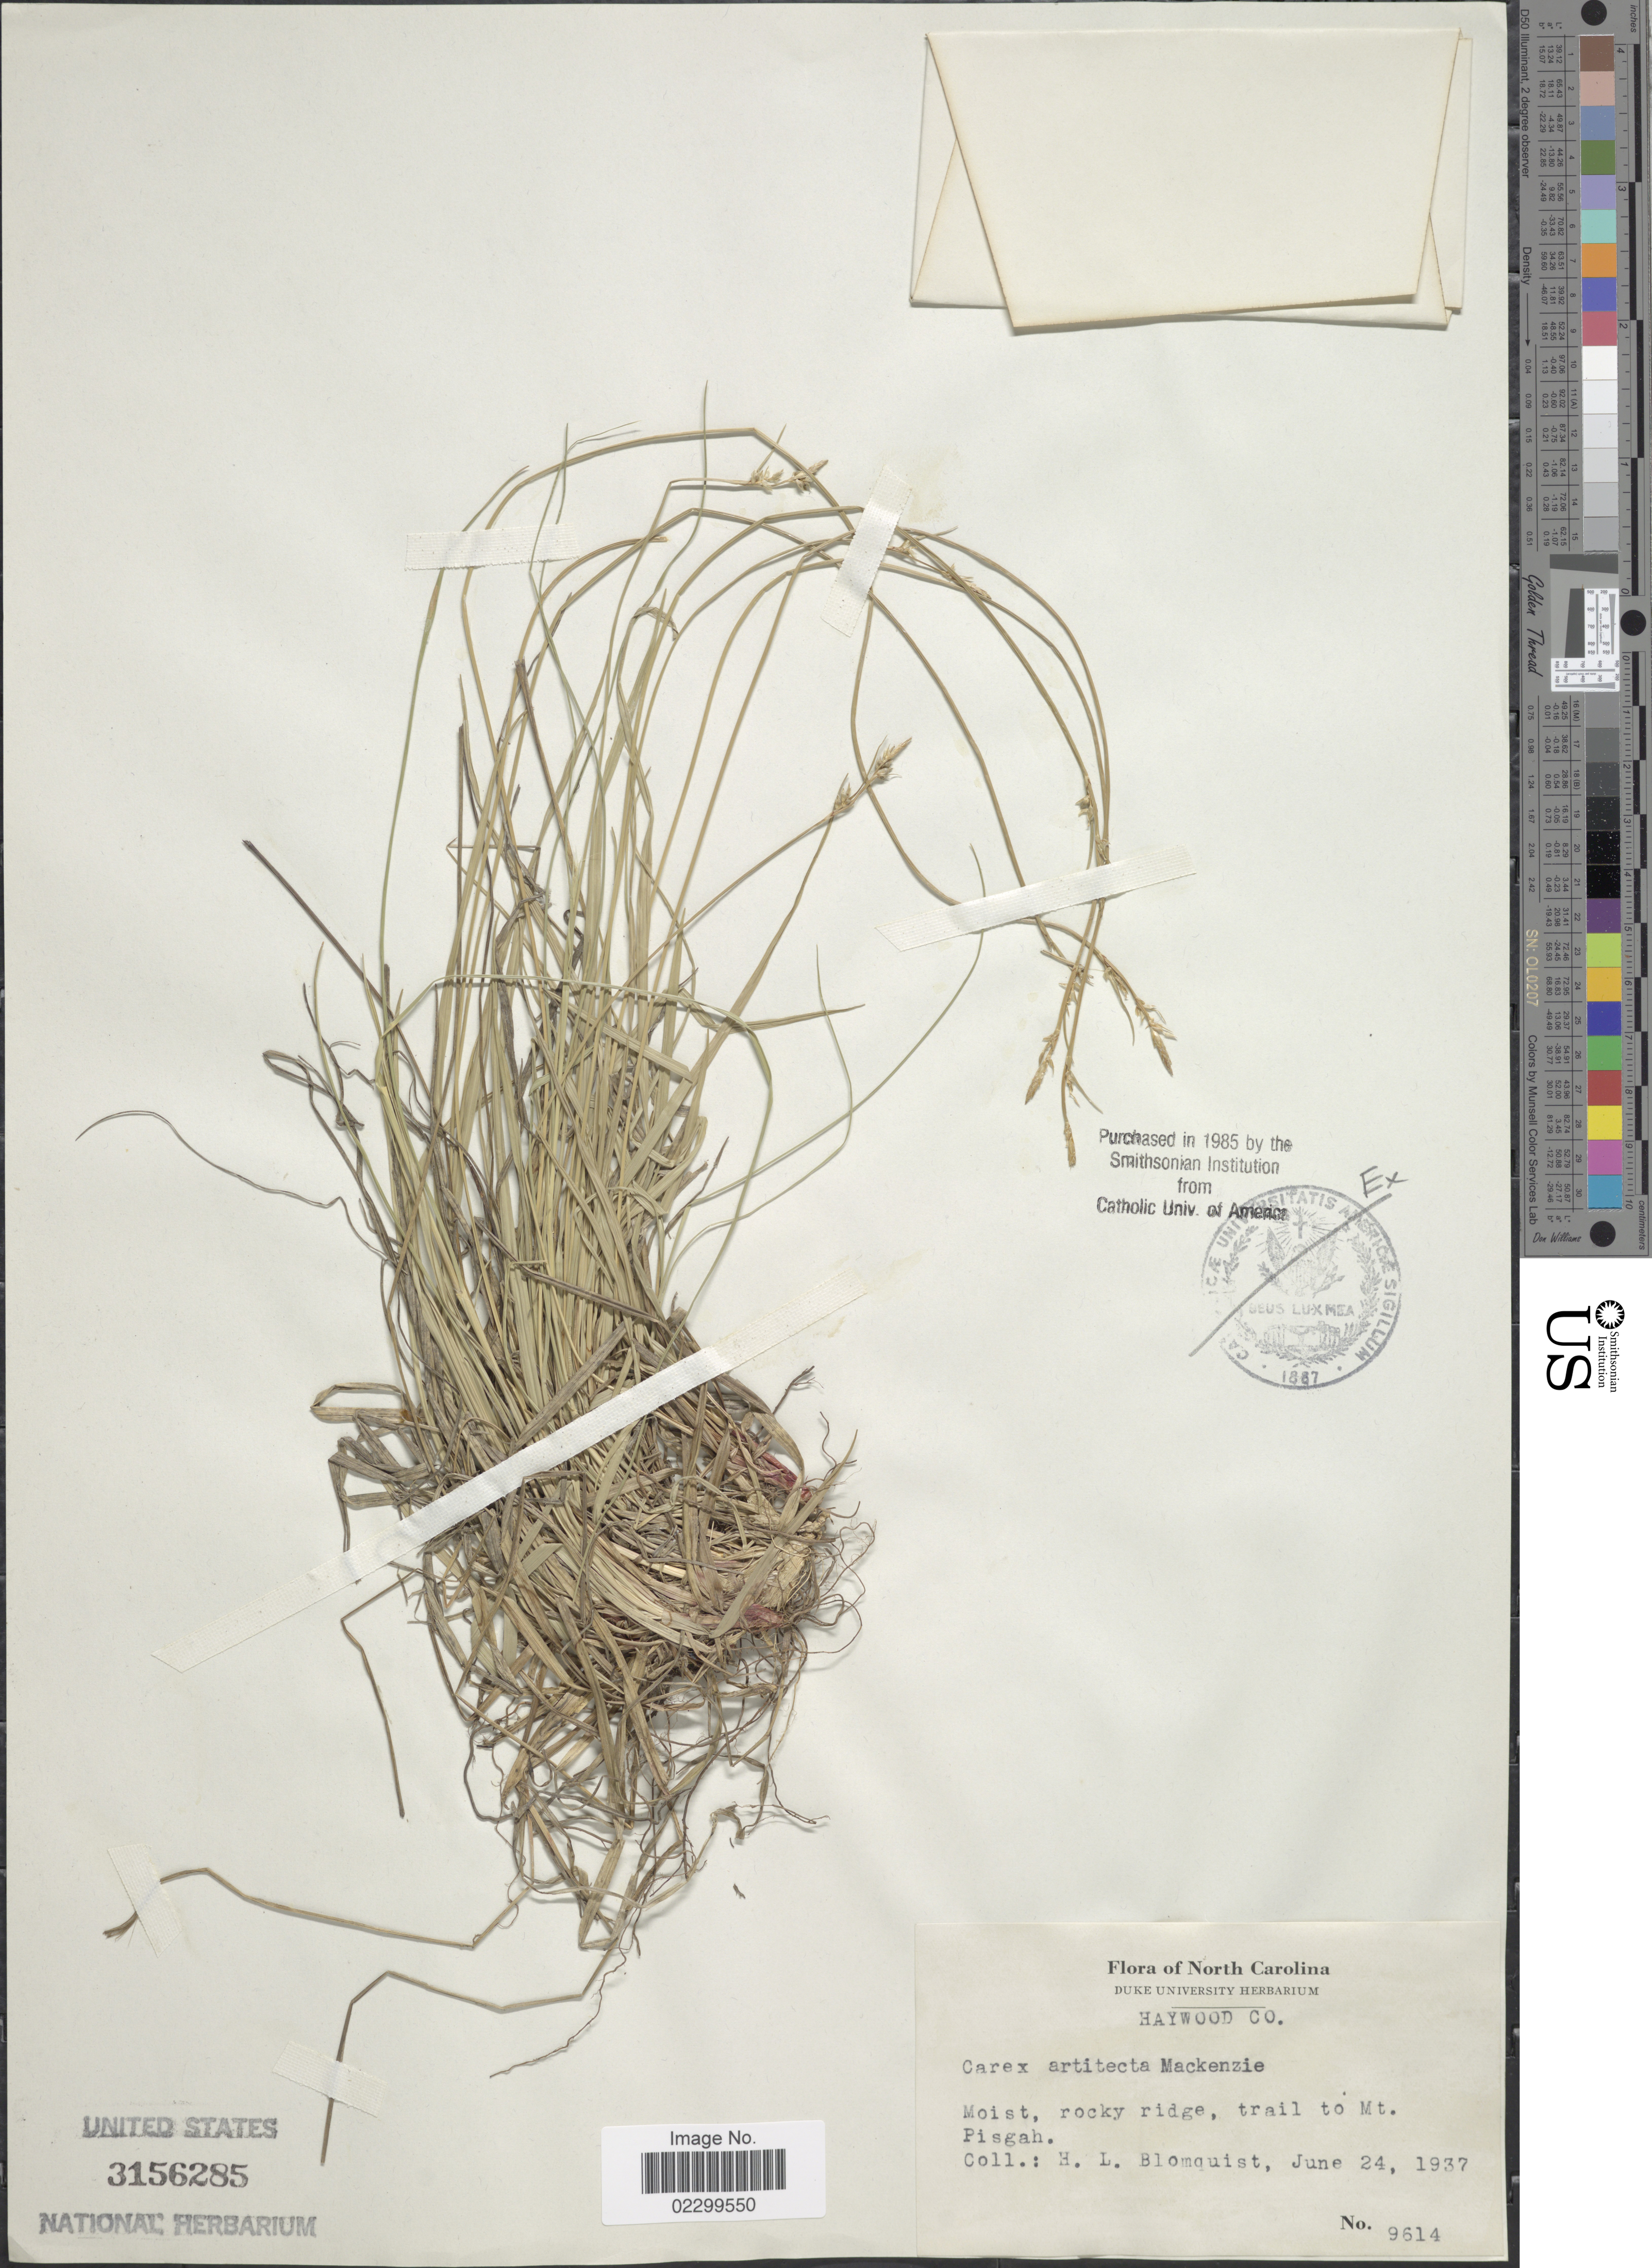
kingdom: Plantae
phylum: Tracheophyta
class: Liliopsida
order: Poales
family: Cyperaceae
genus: Carex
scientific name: Carex albicans var. albicans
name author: Willd. ex Spreng.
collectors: H. Blomquist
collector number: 9614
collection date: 1937-06-24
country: United States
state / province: North Carolina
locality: Haywood Co., moist, rocky ridge, trail to Mt. Pisgah.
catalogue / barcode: US 3156285